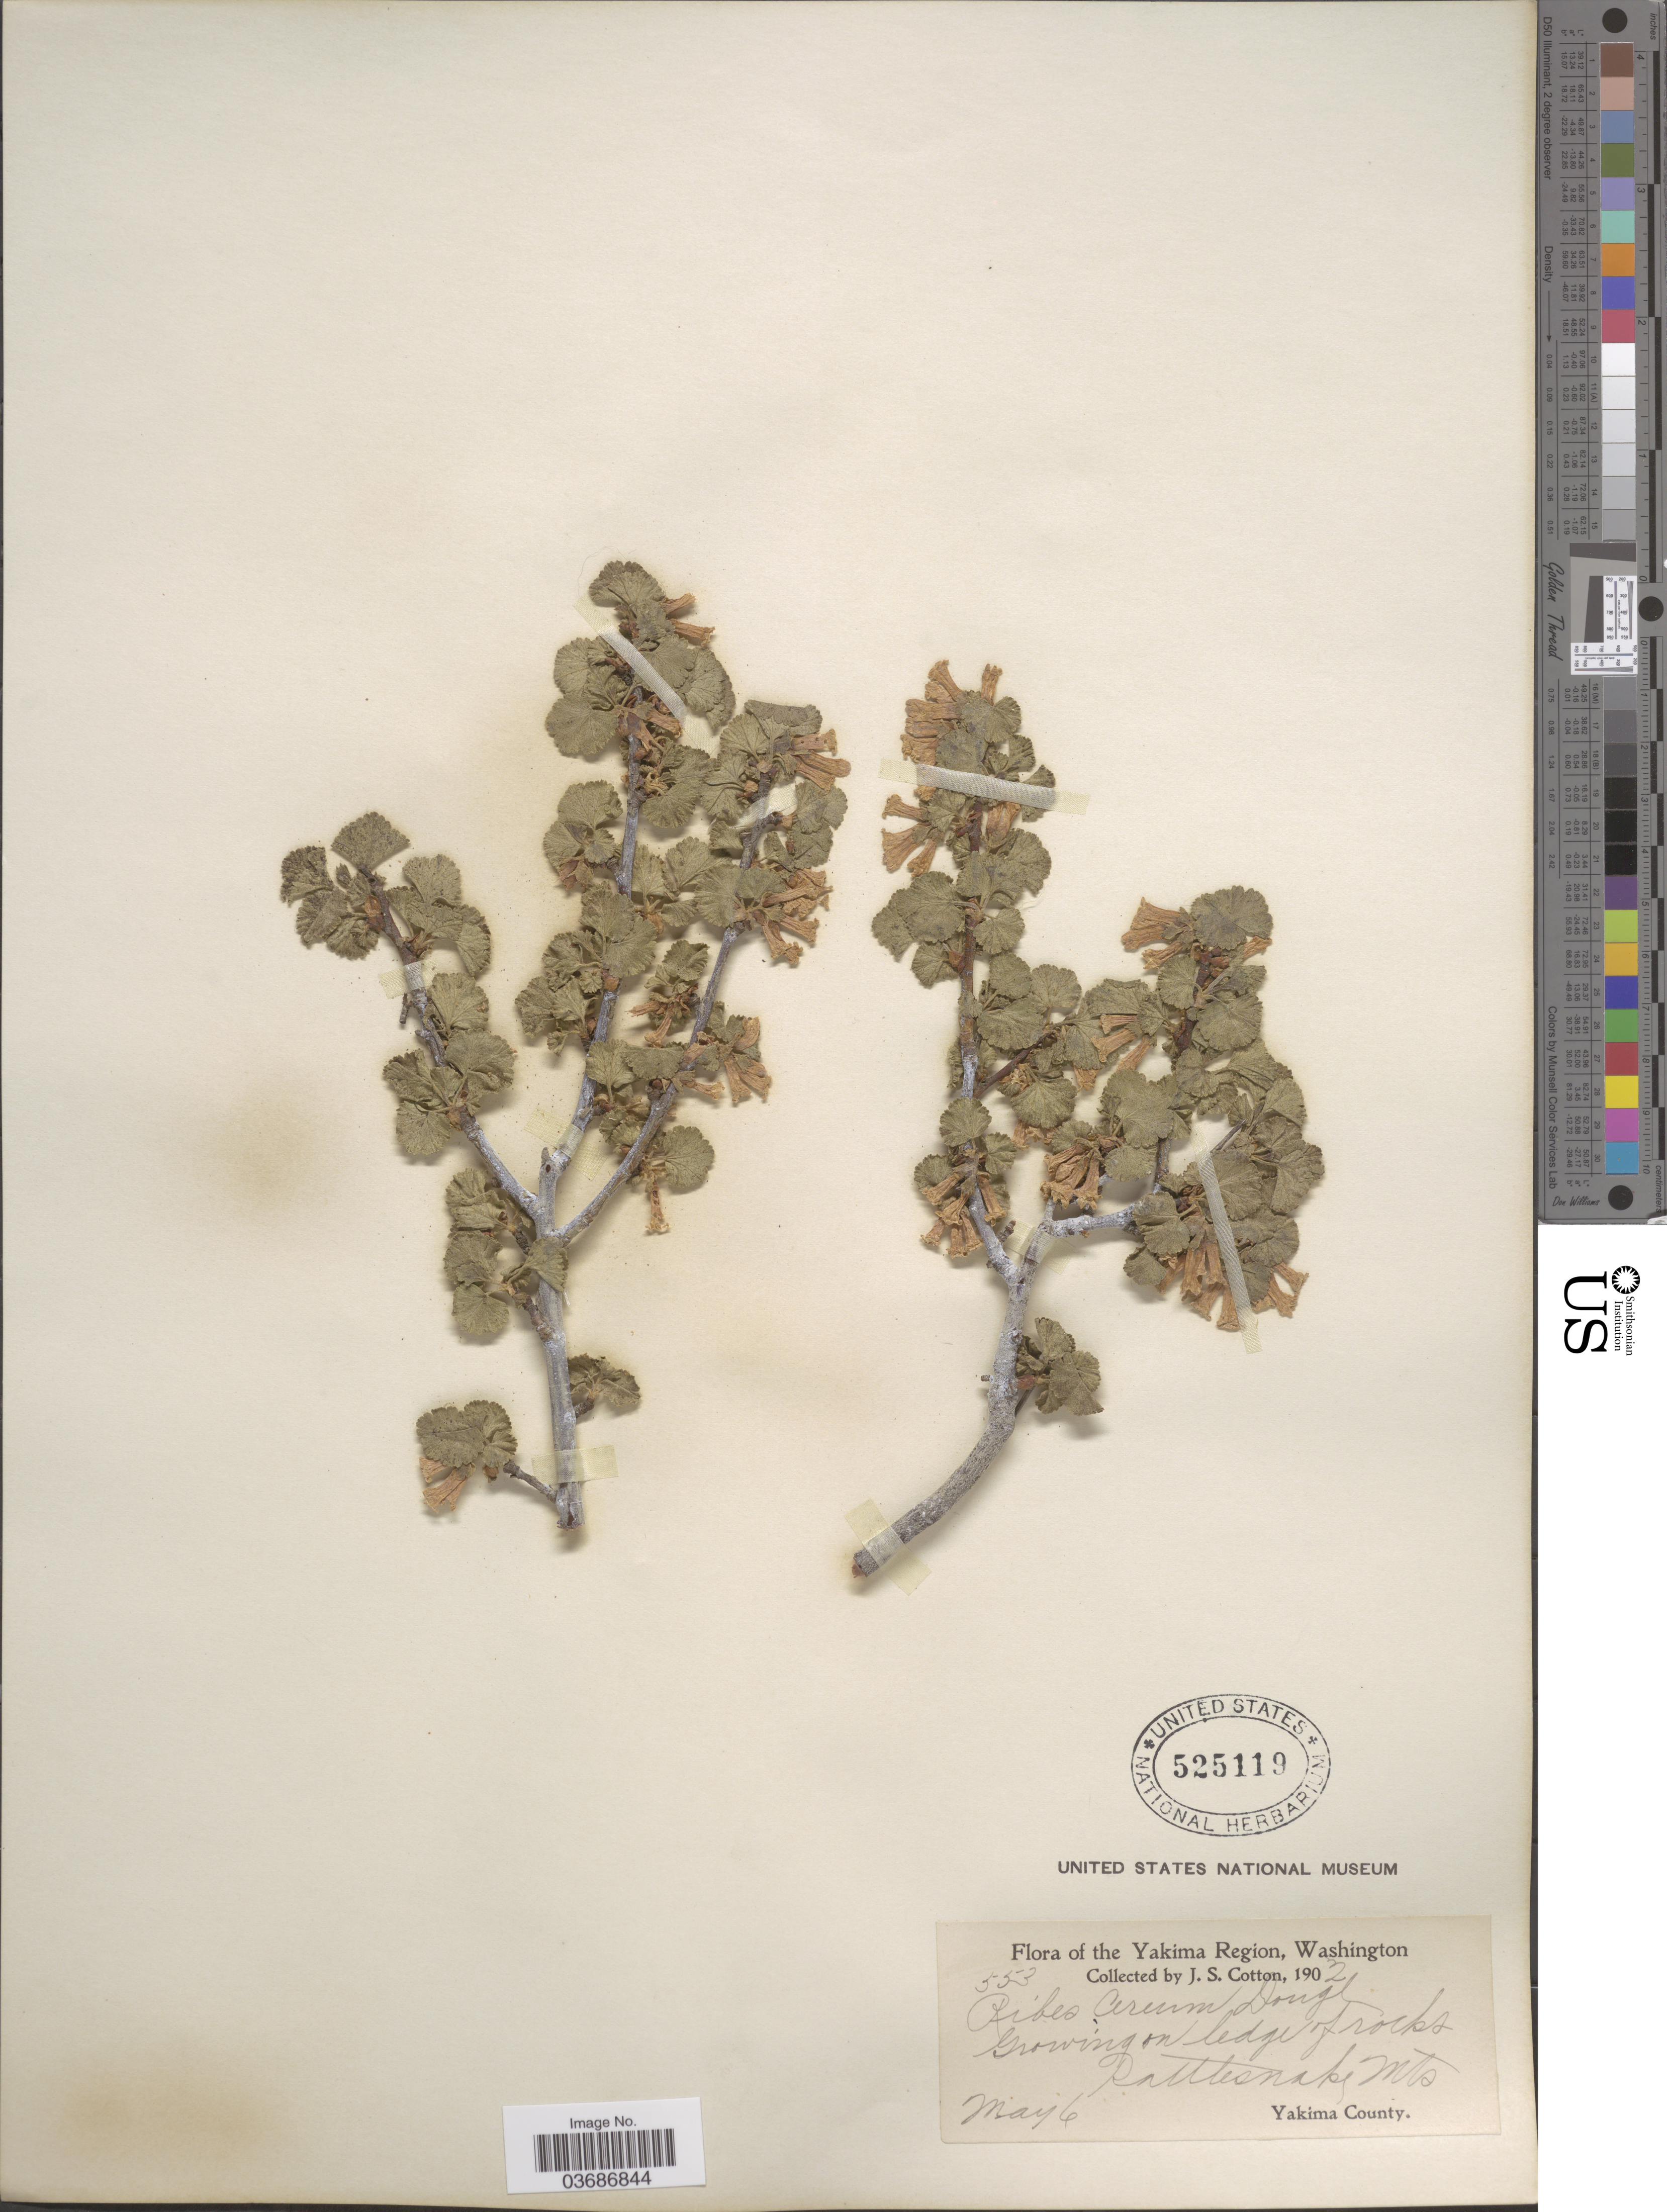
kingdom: Plantae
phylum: Tracheophyta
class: Magnoliopsida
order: Saxifragales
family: Grossulariaceae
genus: Ribes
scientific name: Ribes cereum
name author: Douglas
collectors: J. S. Cotton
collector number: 553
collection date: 1920-05-06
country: United States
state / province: Washington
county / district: Yakima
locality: The Yakima Region. On ledge of rocks. Rattlesnake Mts. Yakima County.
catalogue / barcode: US 525119